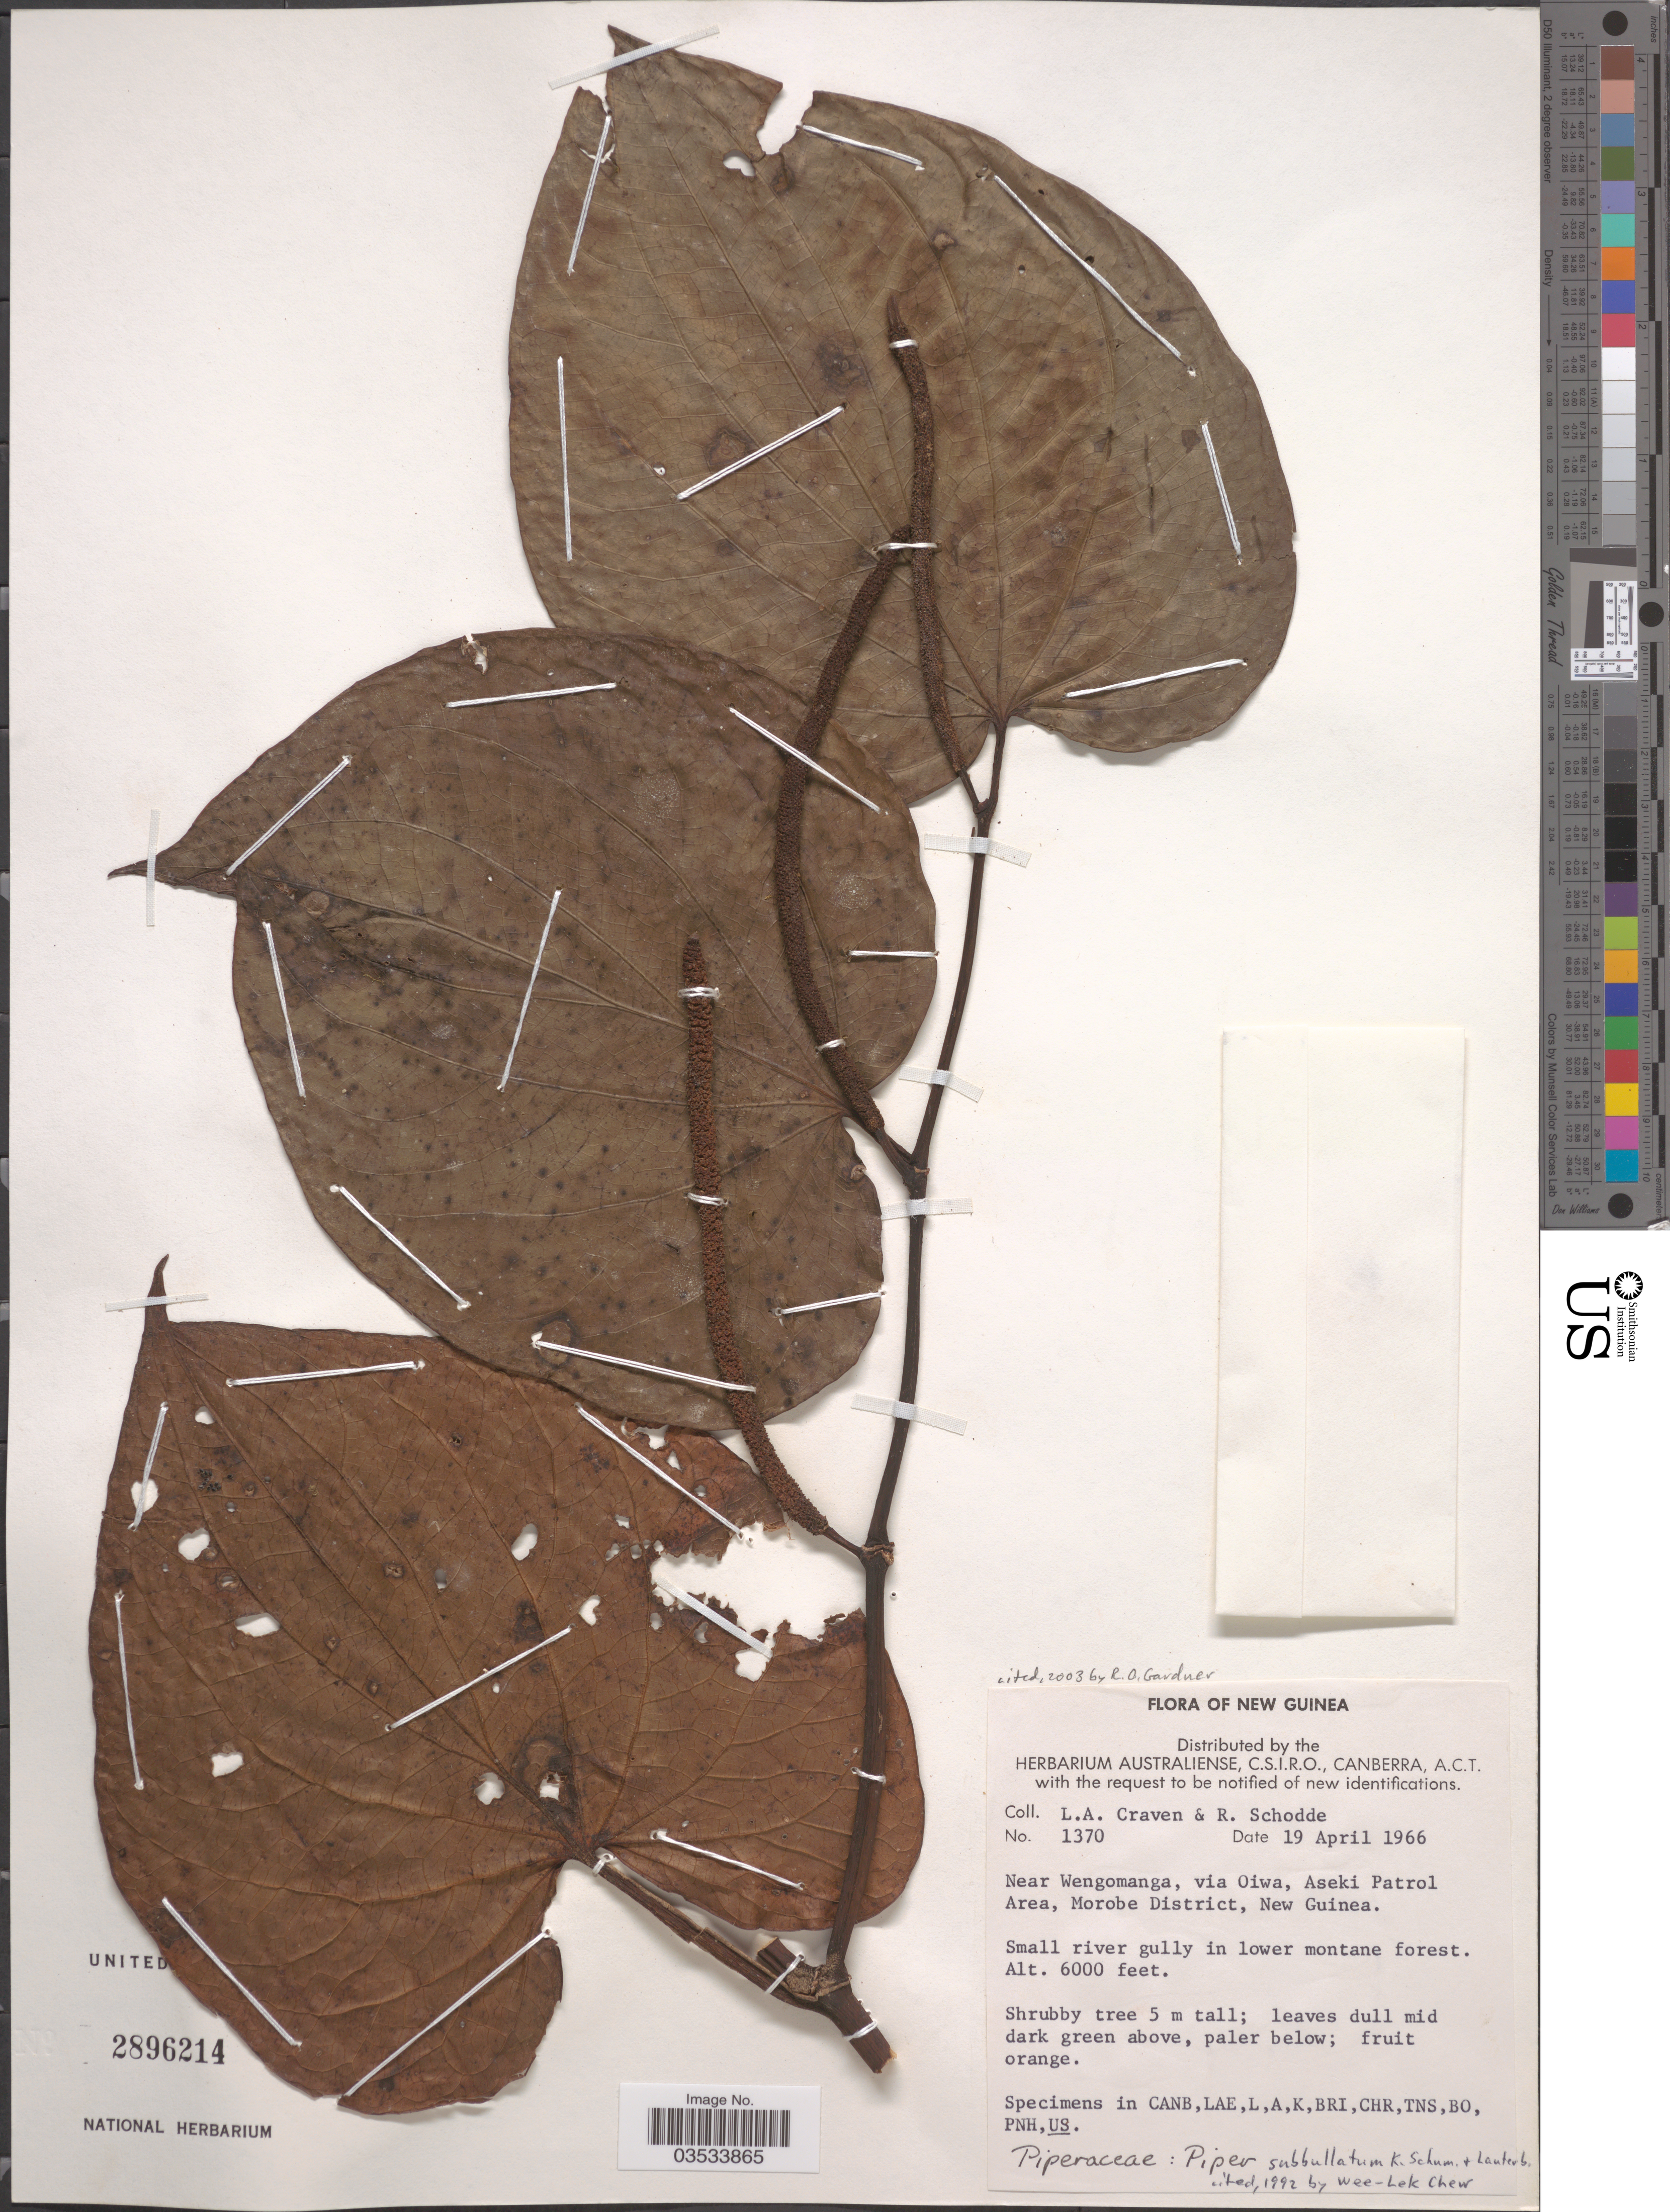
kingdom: Plantae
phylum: Tracheophyta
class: Magnoliopsida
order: Piperales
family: Piperaceae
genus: Piper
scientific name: Piper subbullatum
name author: K. Schum. & Lauterb.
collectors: L. A. Craven & R. Schodde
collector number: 1370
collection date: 1966-04-19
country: Papua New Guinea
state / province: Morobe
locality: New Guinea. Near Wengomanga, via Oiwa, Aseki Patrol Area, Morobe District, New Guinea.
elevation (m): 1829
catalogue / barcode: US 2896214